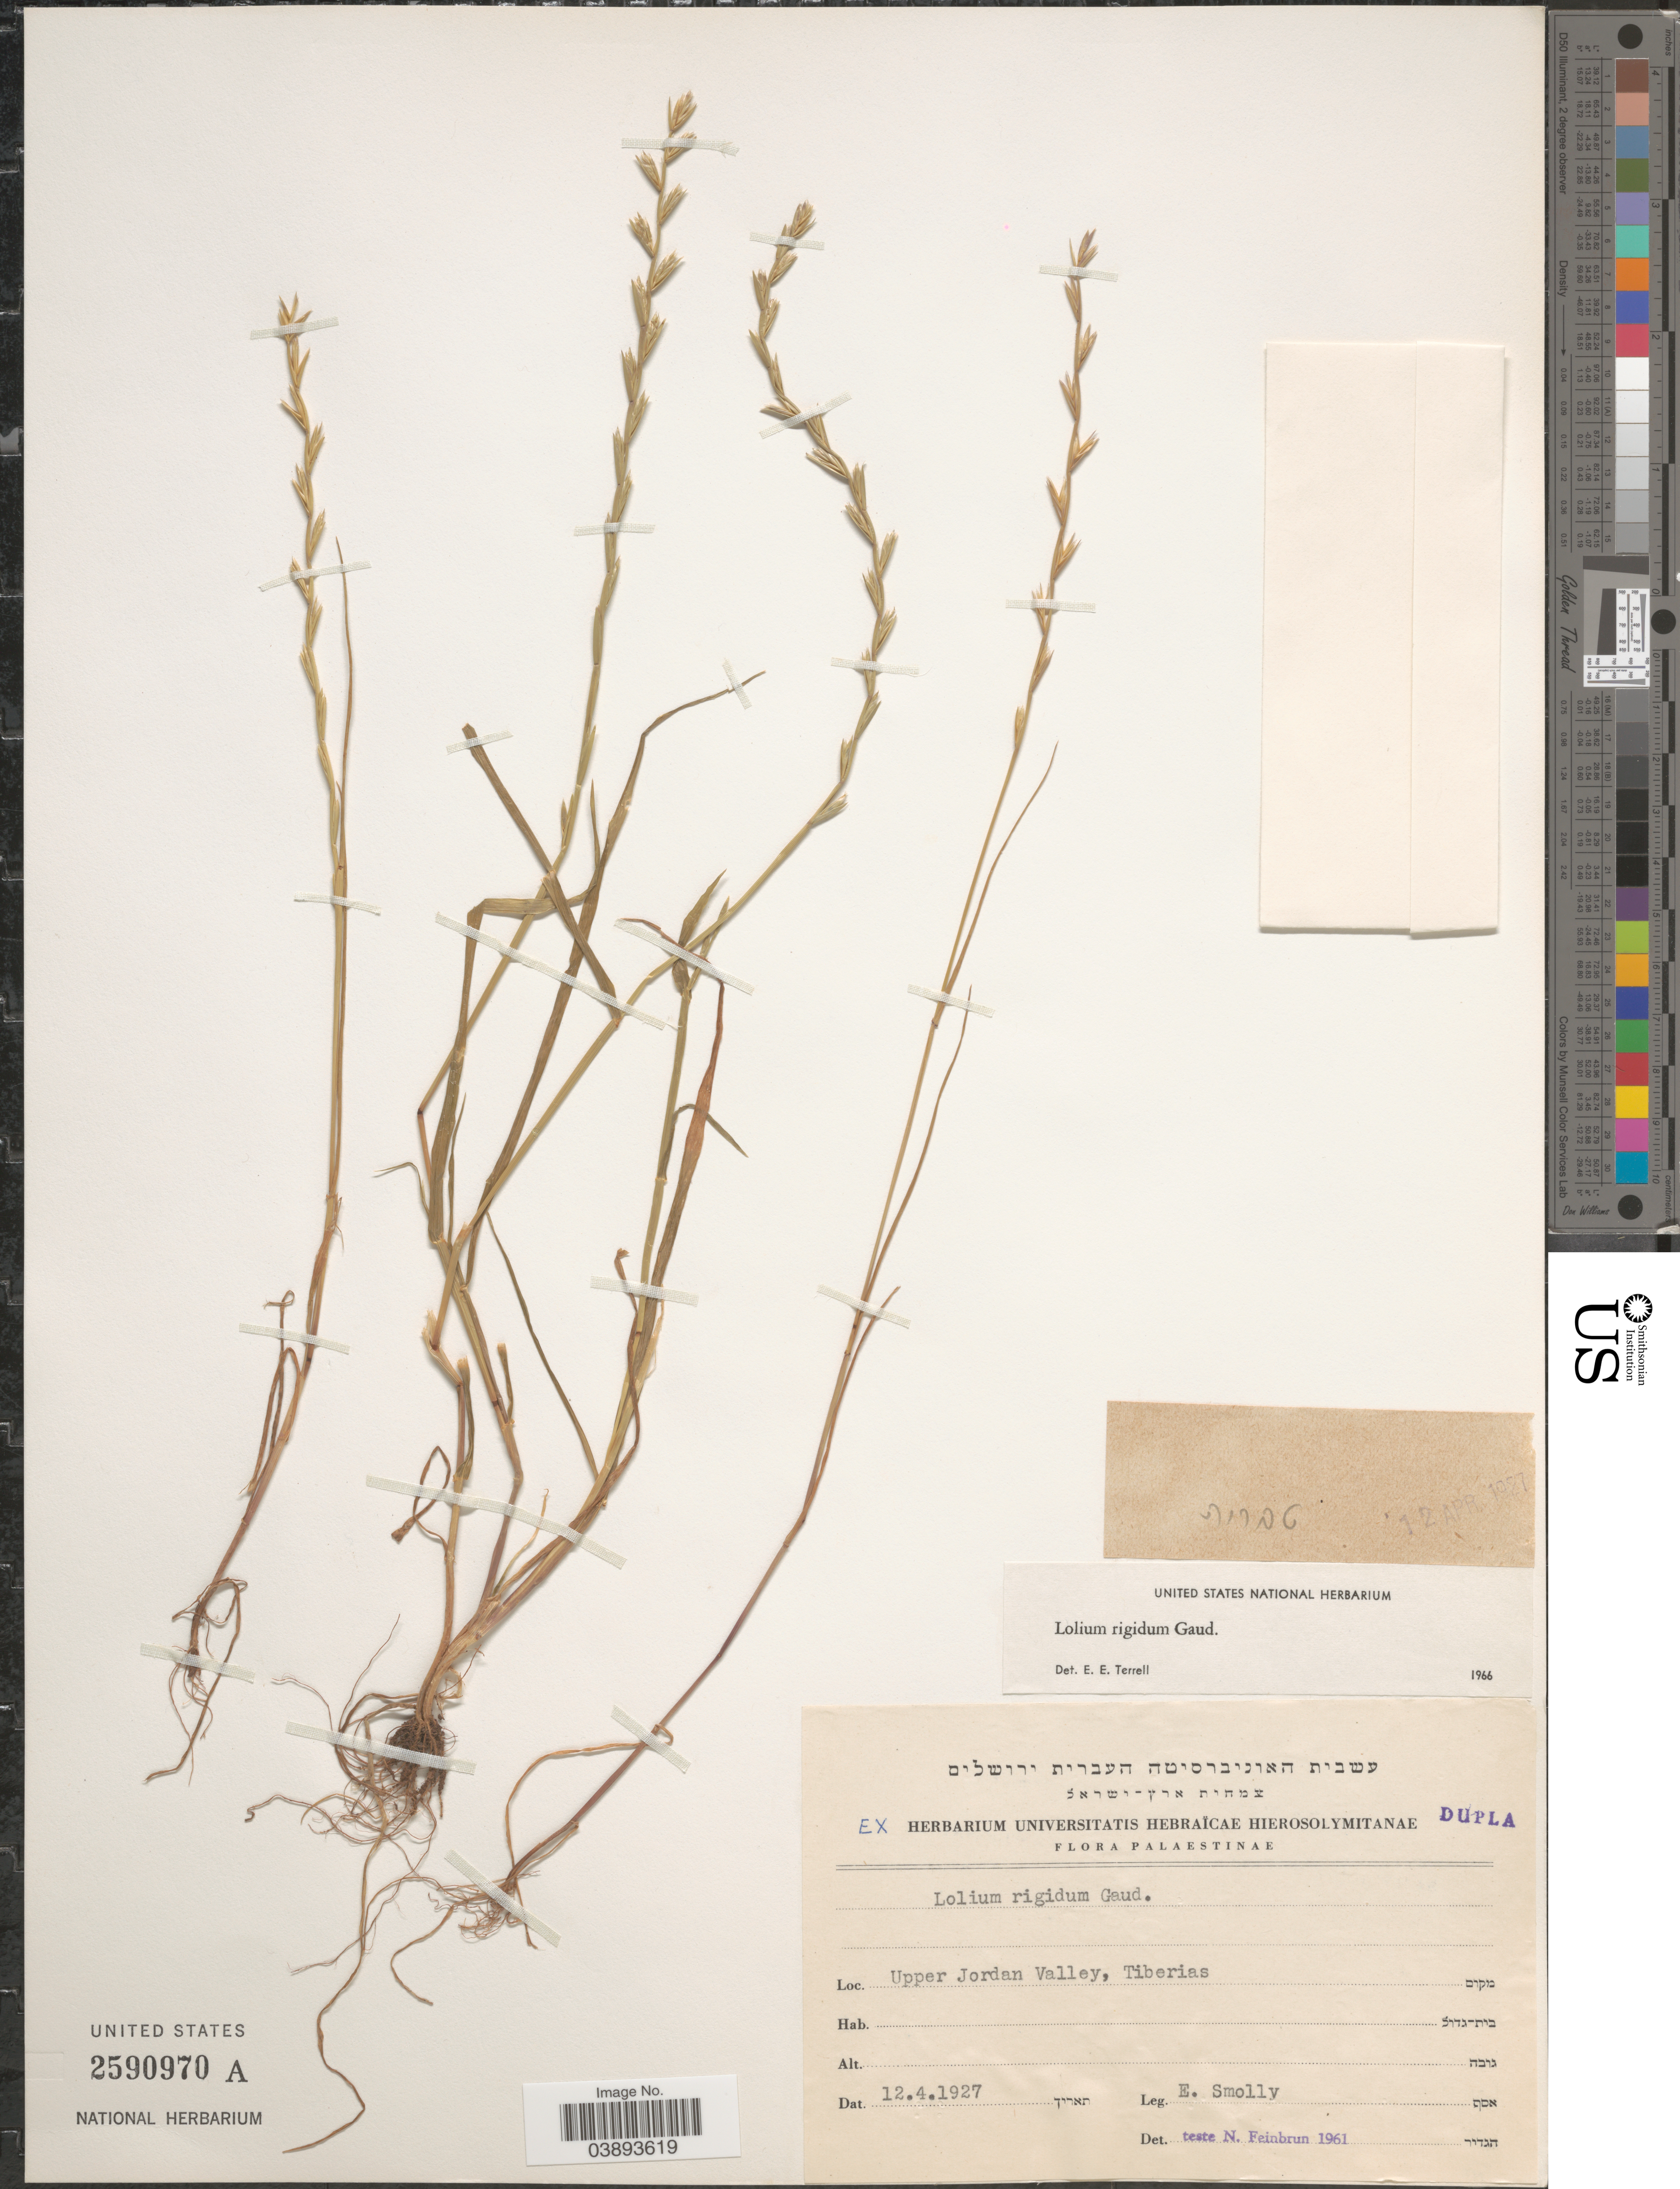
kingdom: Plantae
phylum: Tracheophyta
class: Liliopsida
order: Poales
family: Poaceae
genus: Lolium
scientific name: Lolium rigidum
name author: Gaudin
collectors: E. Smolly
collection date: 1927-04-12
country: Israel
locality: Palaestinae. Upper Jordan Valley, Tiberias.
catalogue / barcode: US 2590970A